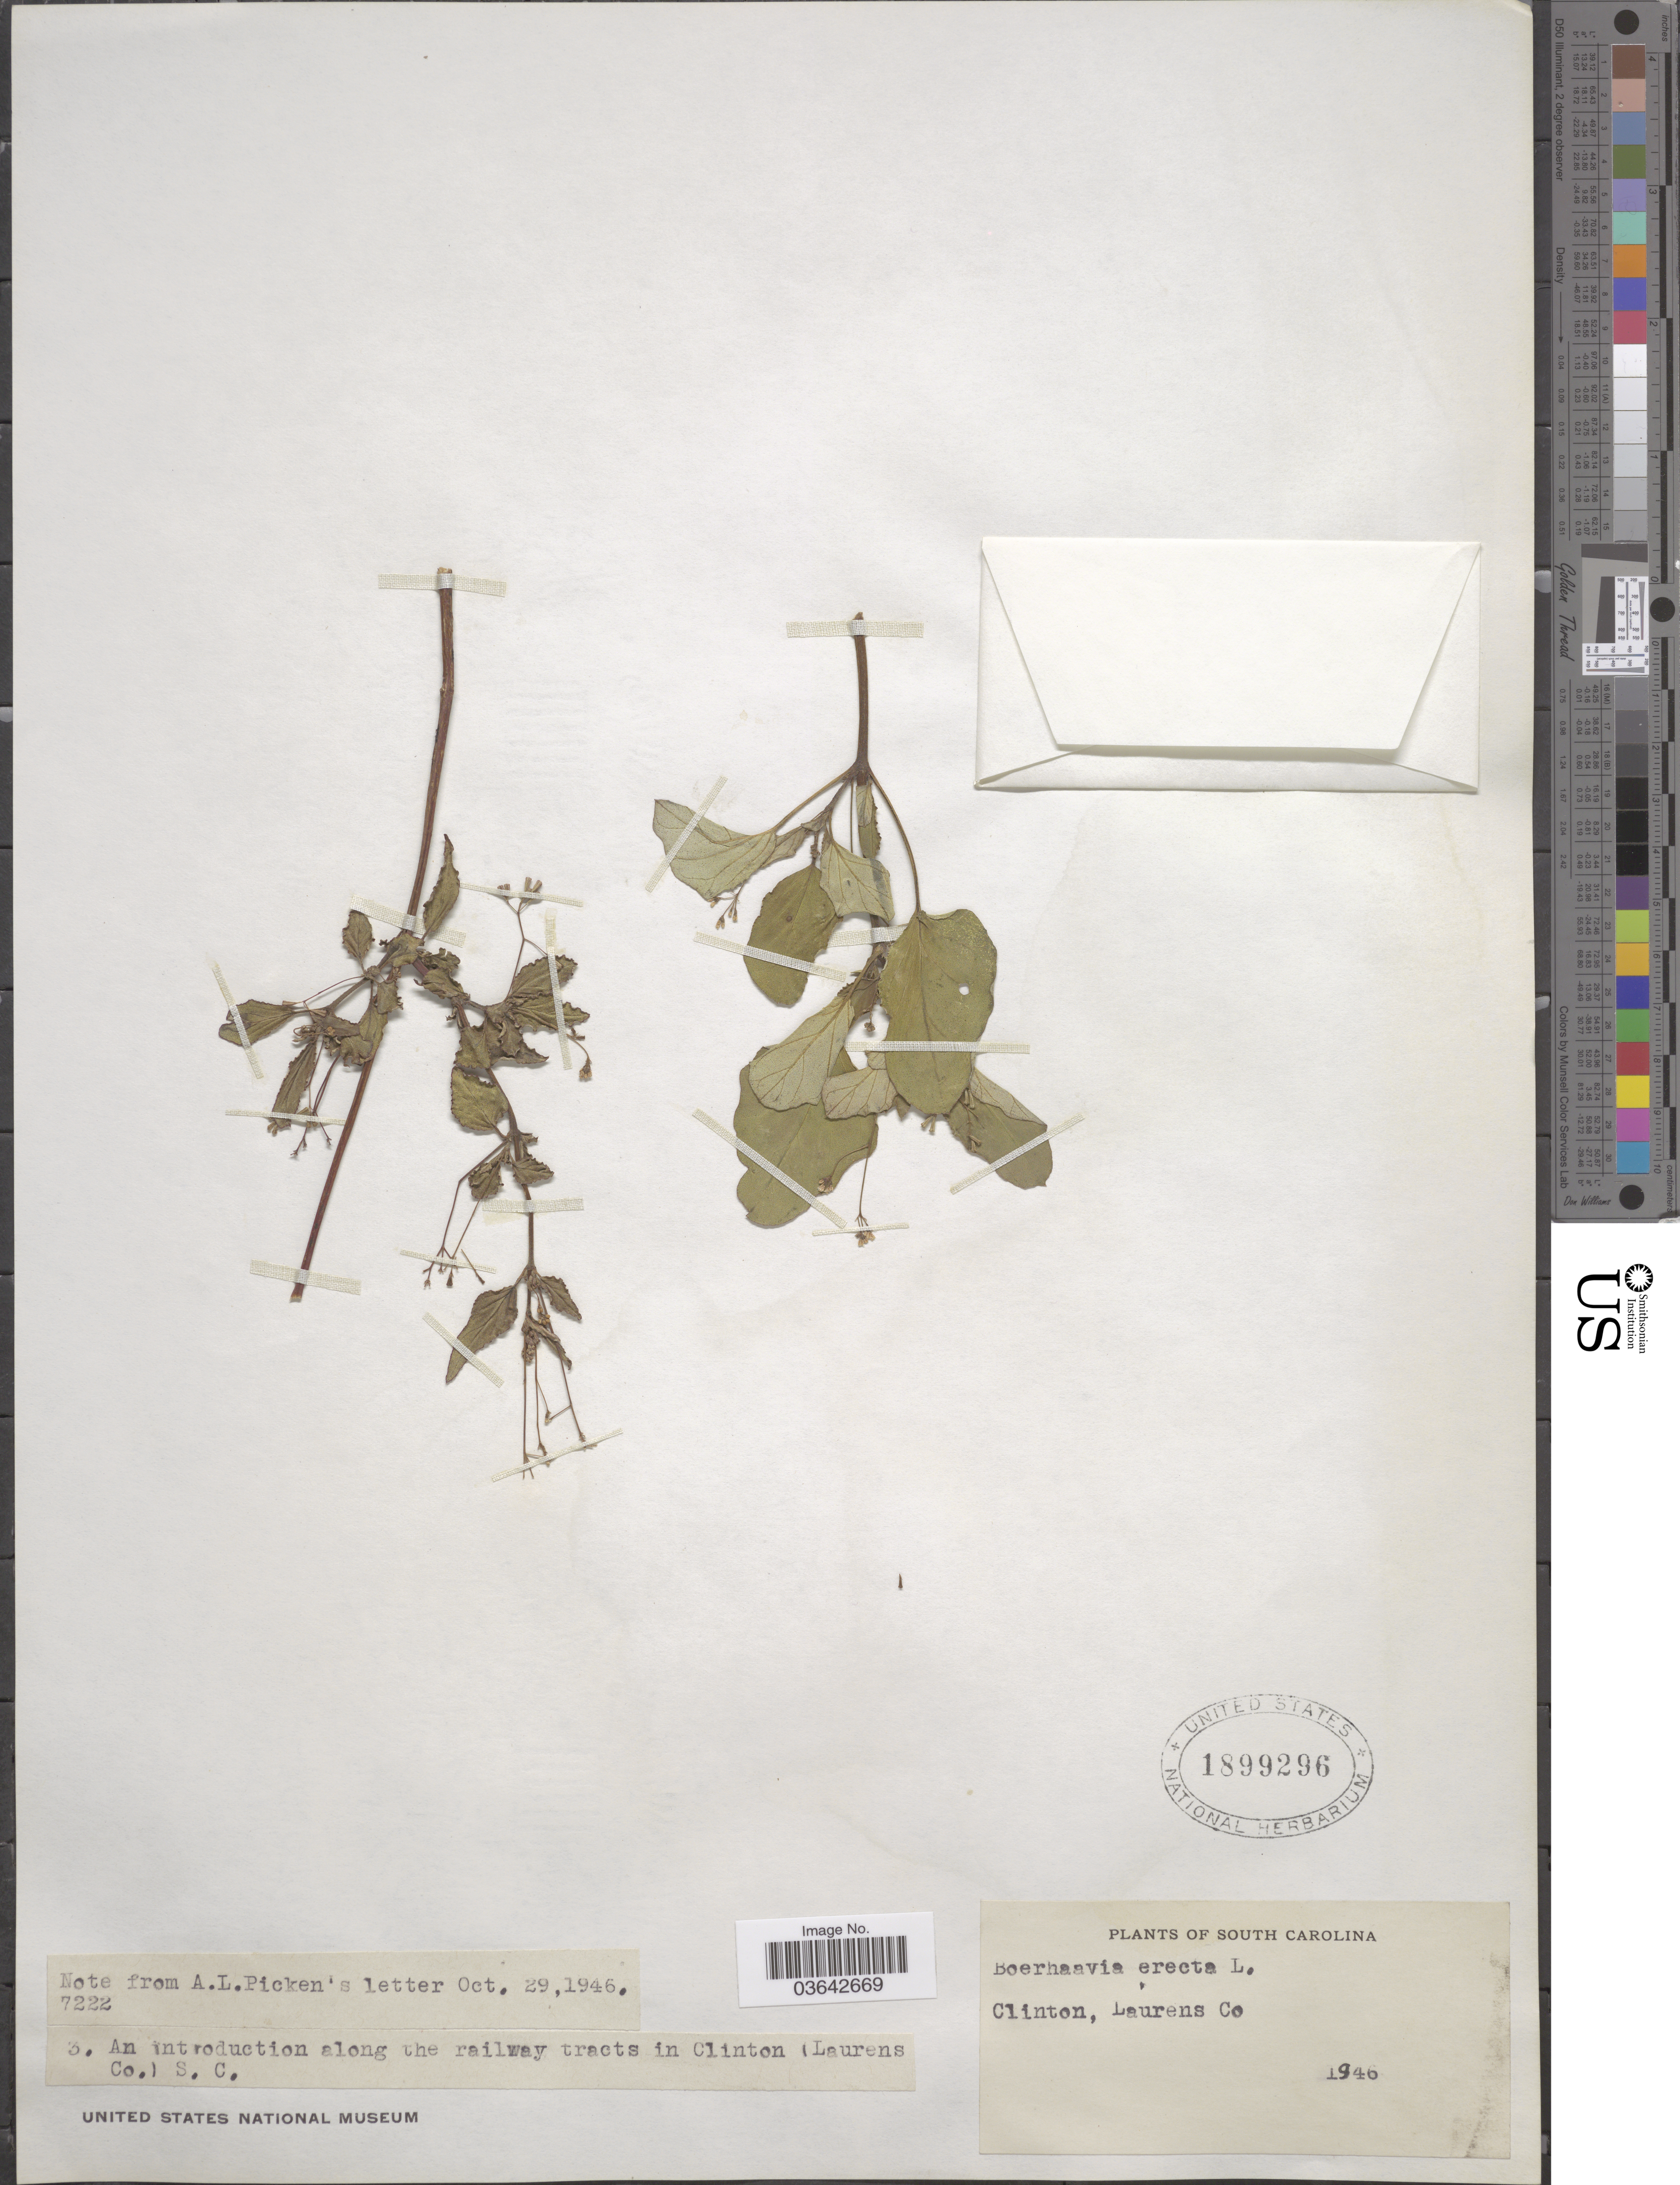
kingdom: Plantae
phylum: Tracheophyta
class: Magnoliopsida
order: Caryophyllales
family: Nyctaginaceae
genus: Boerhavia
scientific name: Boerhavia erecta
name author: L.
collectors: A.L. Pickens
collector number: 7222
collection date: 1946-10-29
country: United States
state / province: South Carolina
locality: Along the railway tracts in Clinton (Laurens Co.).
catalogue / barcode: US 1899296